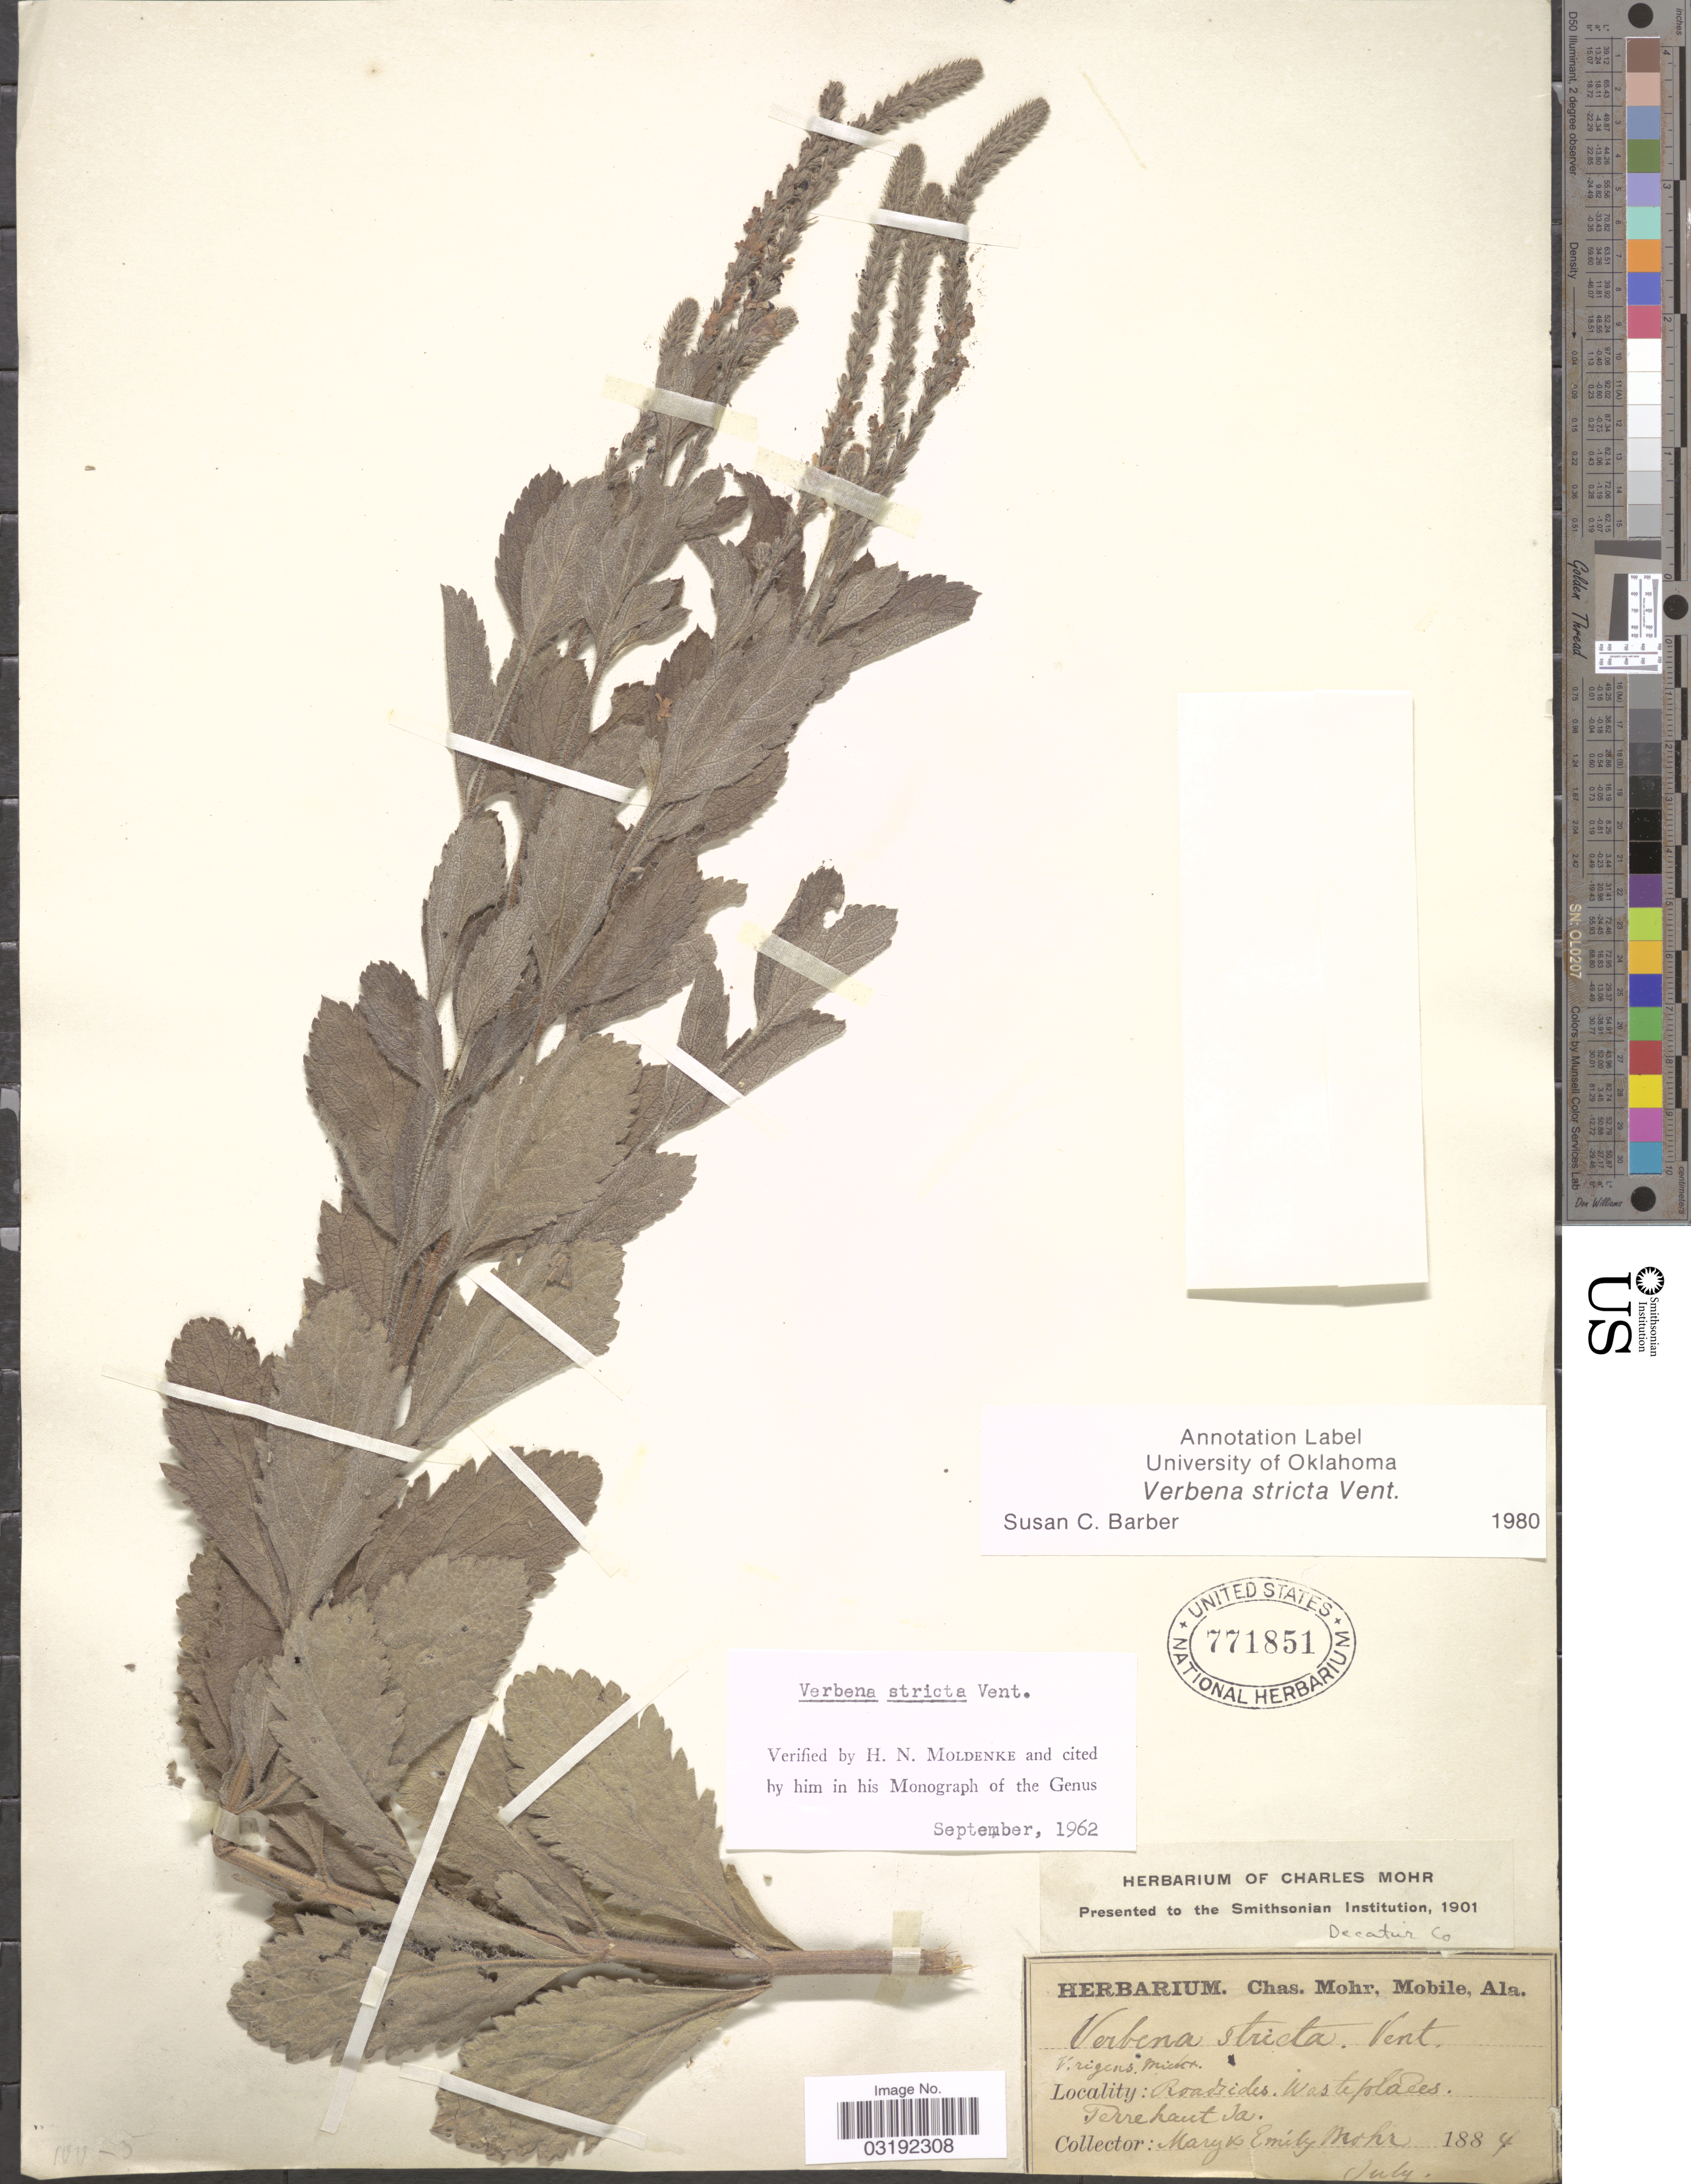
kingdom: Plantae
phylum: Tracheophyta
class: Magnoliopsida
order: Lamiales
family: Verbenaceae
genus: Verbena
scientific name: Verbena stricta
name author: Vent.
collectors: M. Mohr & E. Mohr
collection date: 1884-07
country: United States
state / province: Iowa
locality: Roadsides. Wasteplaces. Terrehaut.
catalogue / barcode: US 771851